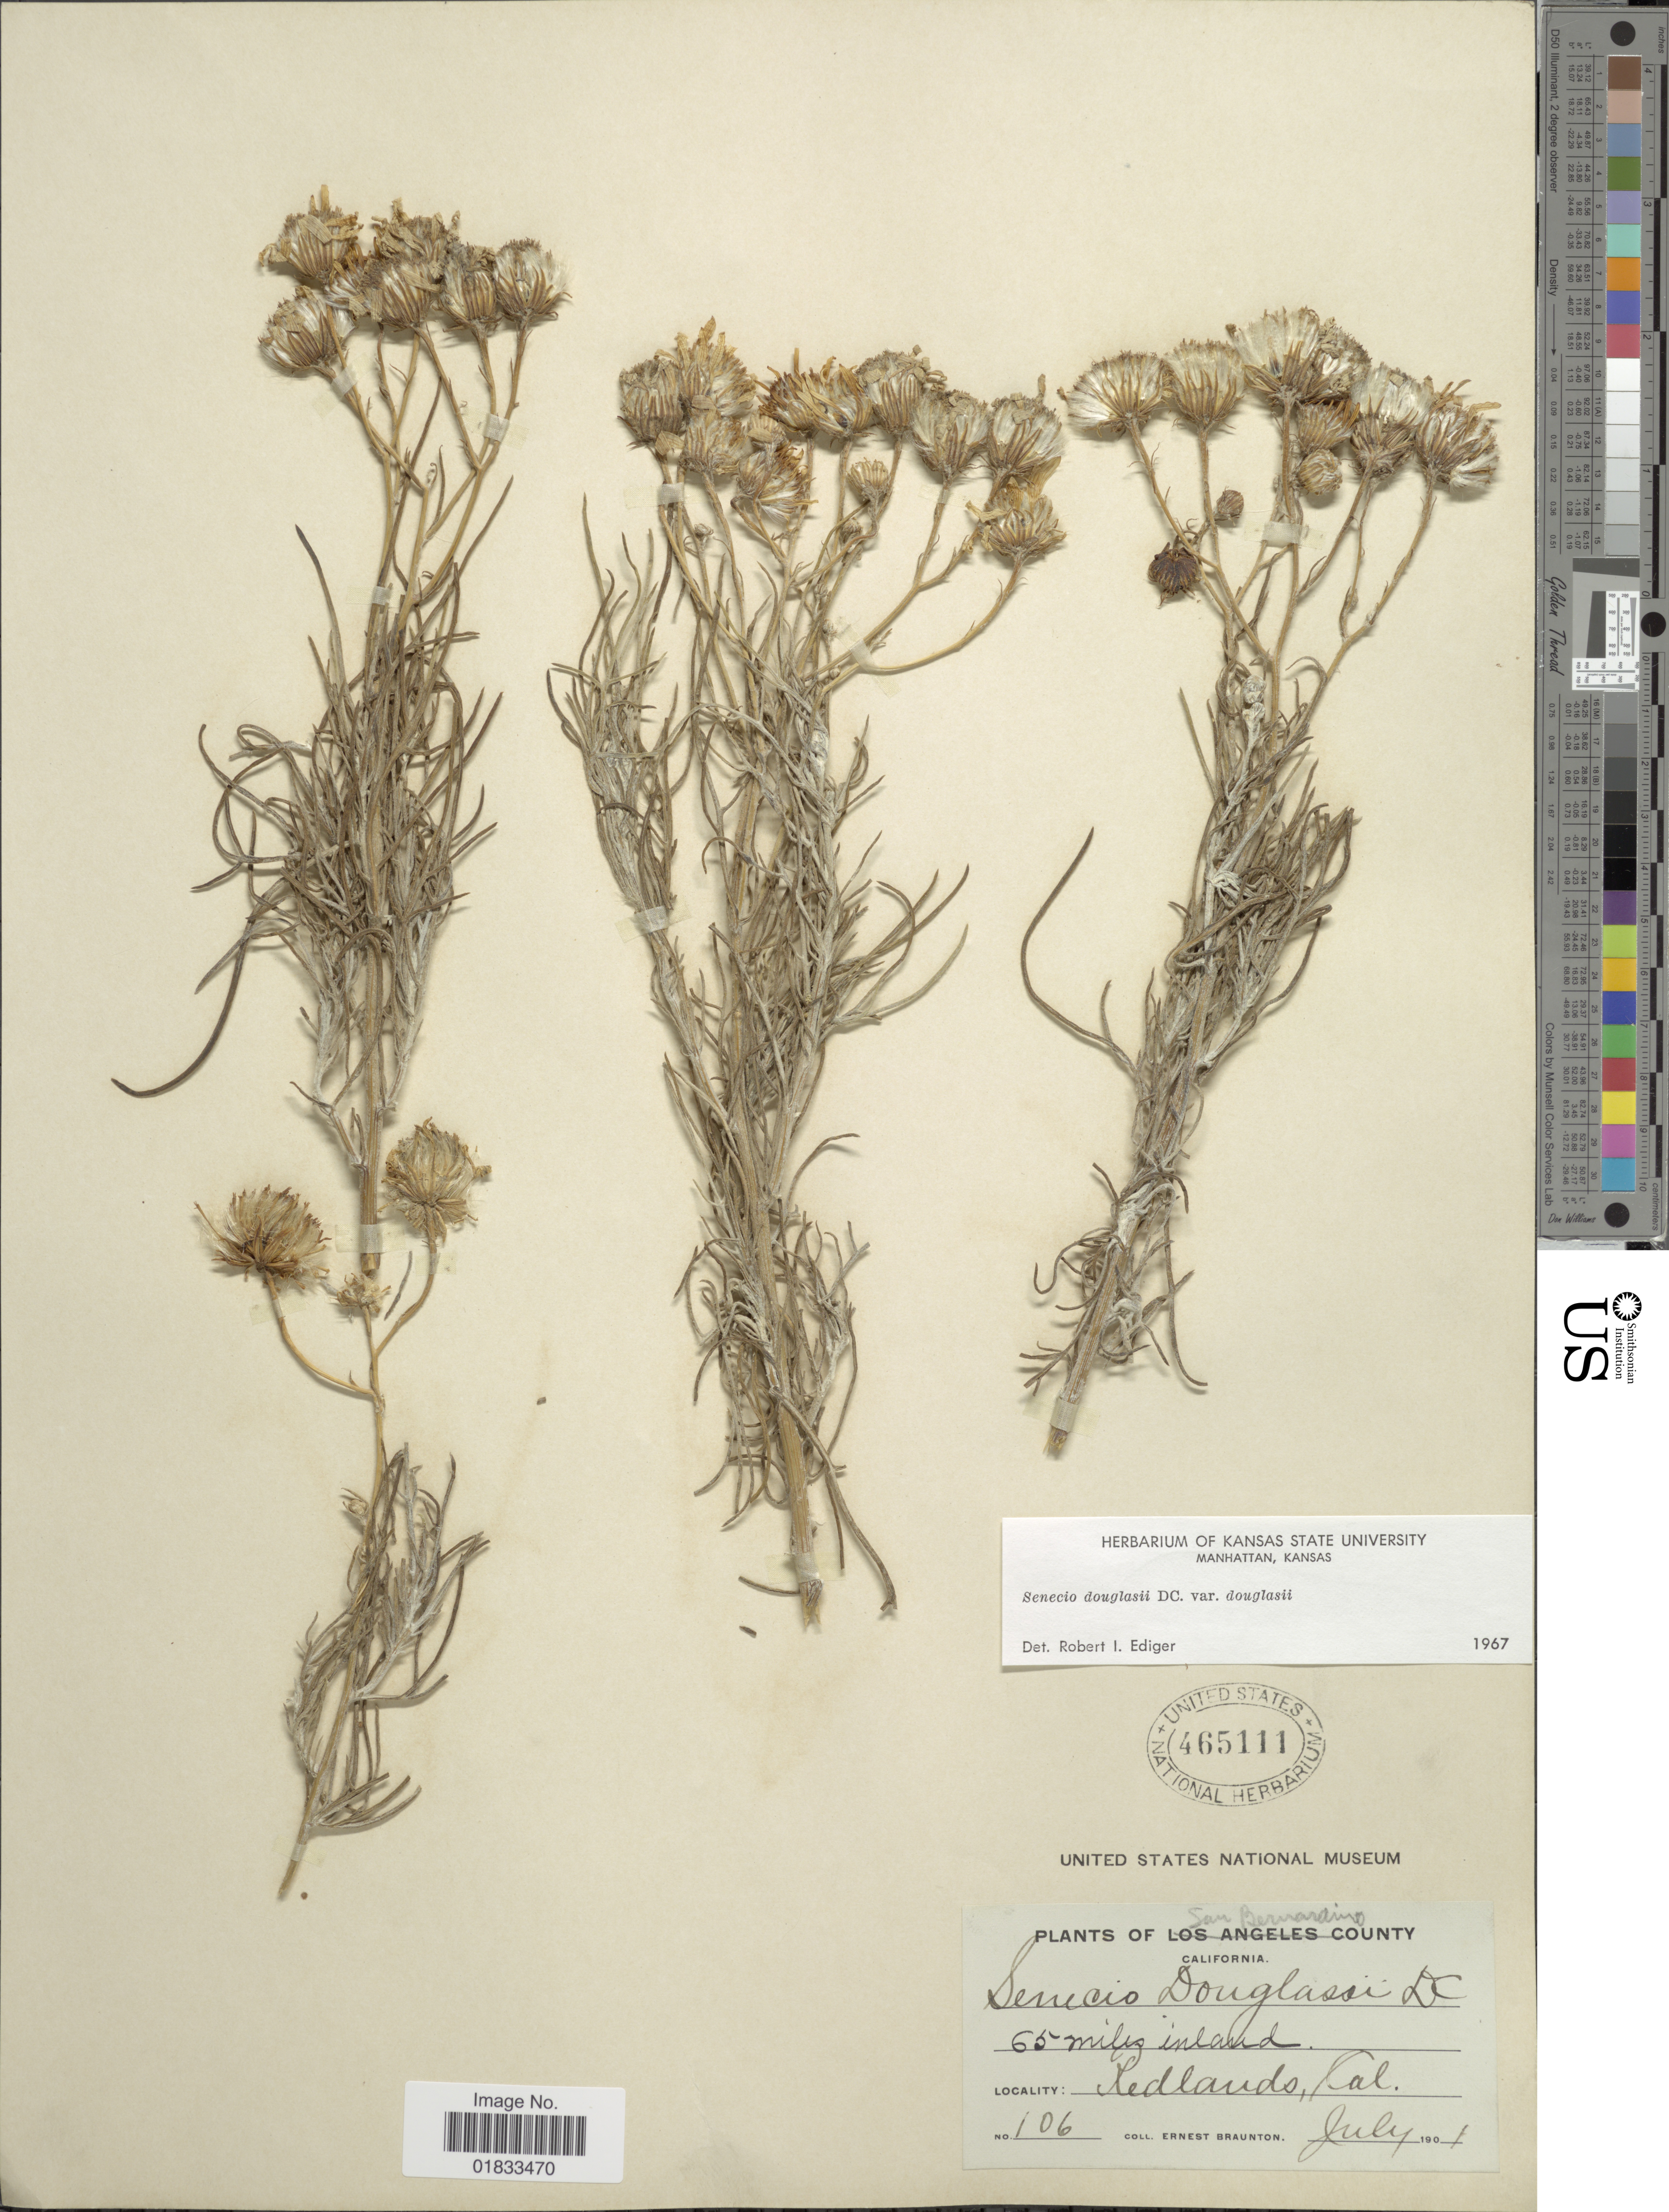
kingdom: Plantae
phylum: Tracheophyta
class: Magnoliopsida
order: Asterales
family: Asteraceae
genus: Senecio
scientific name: Senecio flaccidus var. douglasii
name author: (DC.) B.L. Turner & T.M. Barkley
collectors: E. Braunton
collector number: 106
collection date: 1901-07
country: United States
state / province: California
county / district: San Bernardino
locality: San Bernardino, 65 miles inland, Redlands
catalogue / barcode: US 465111